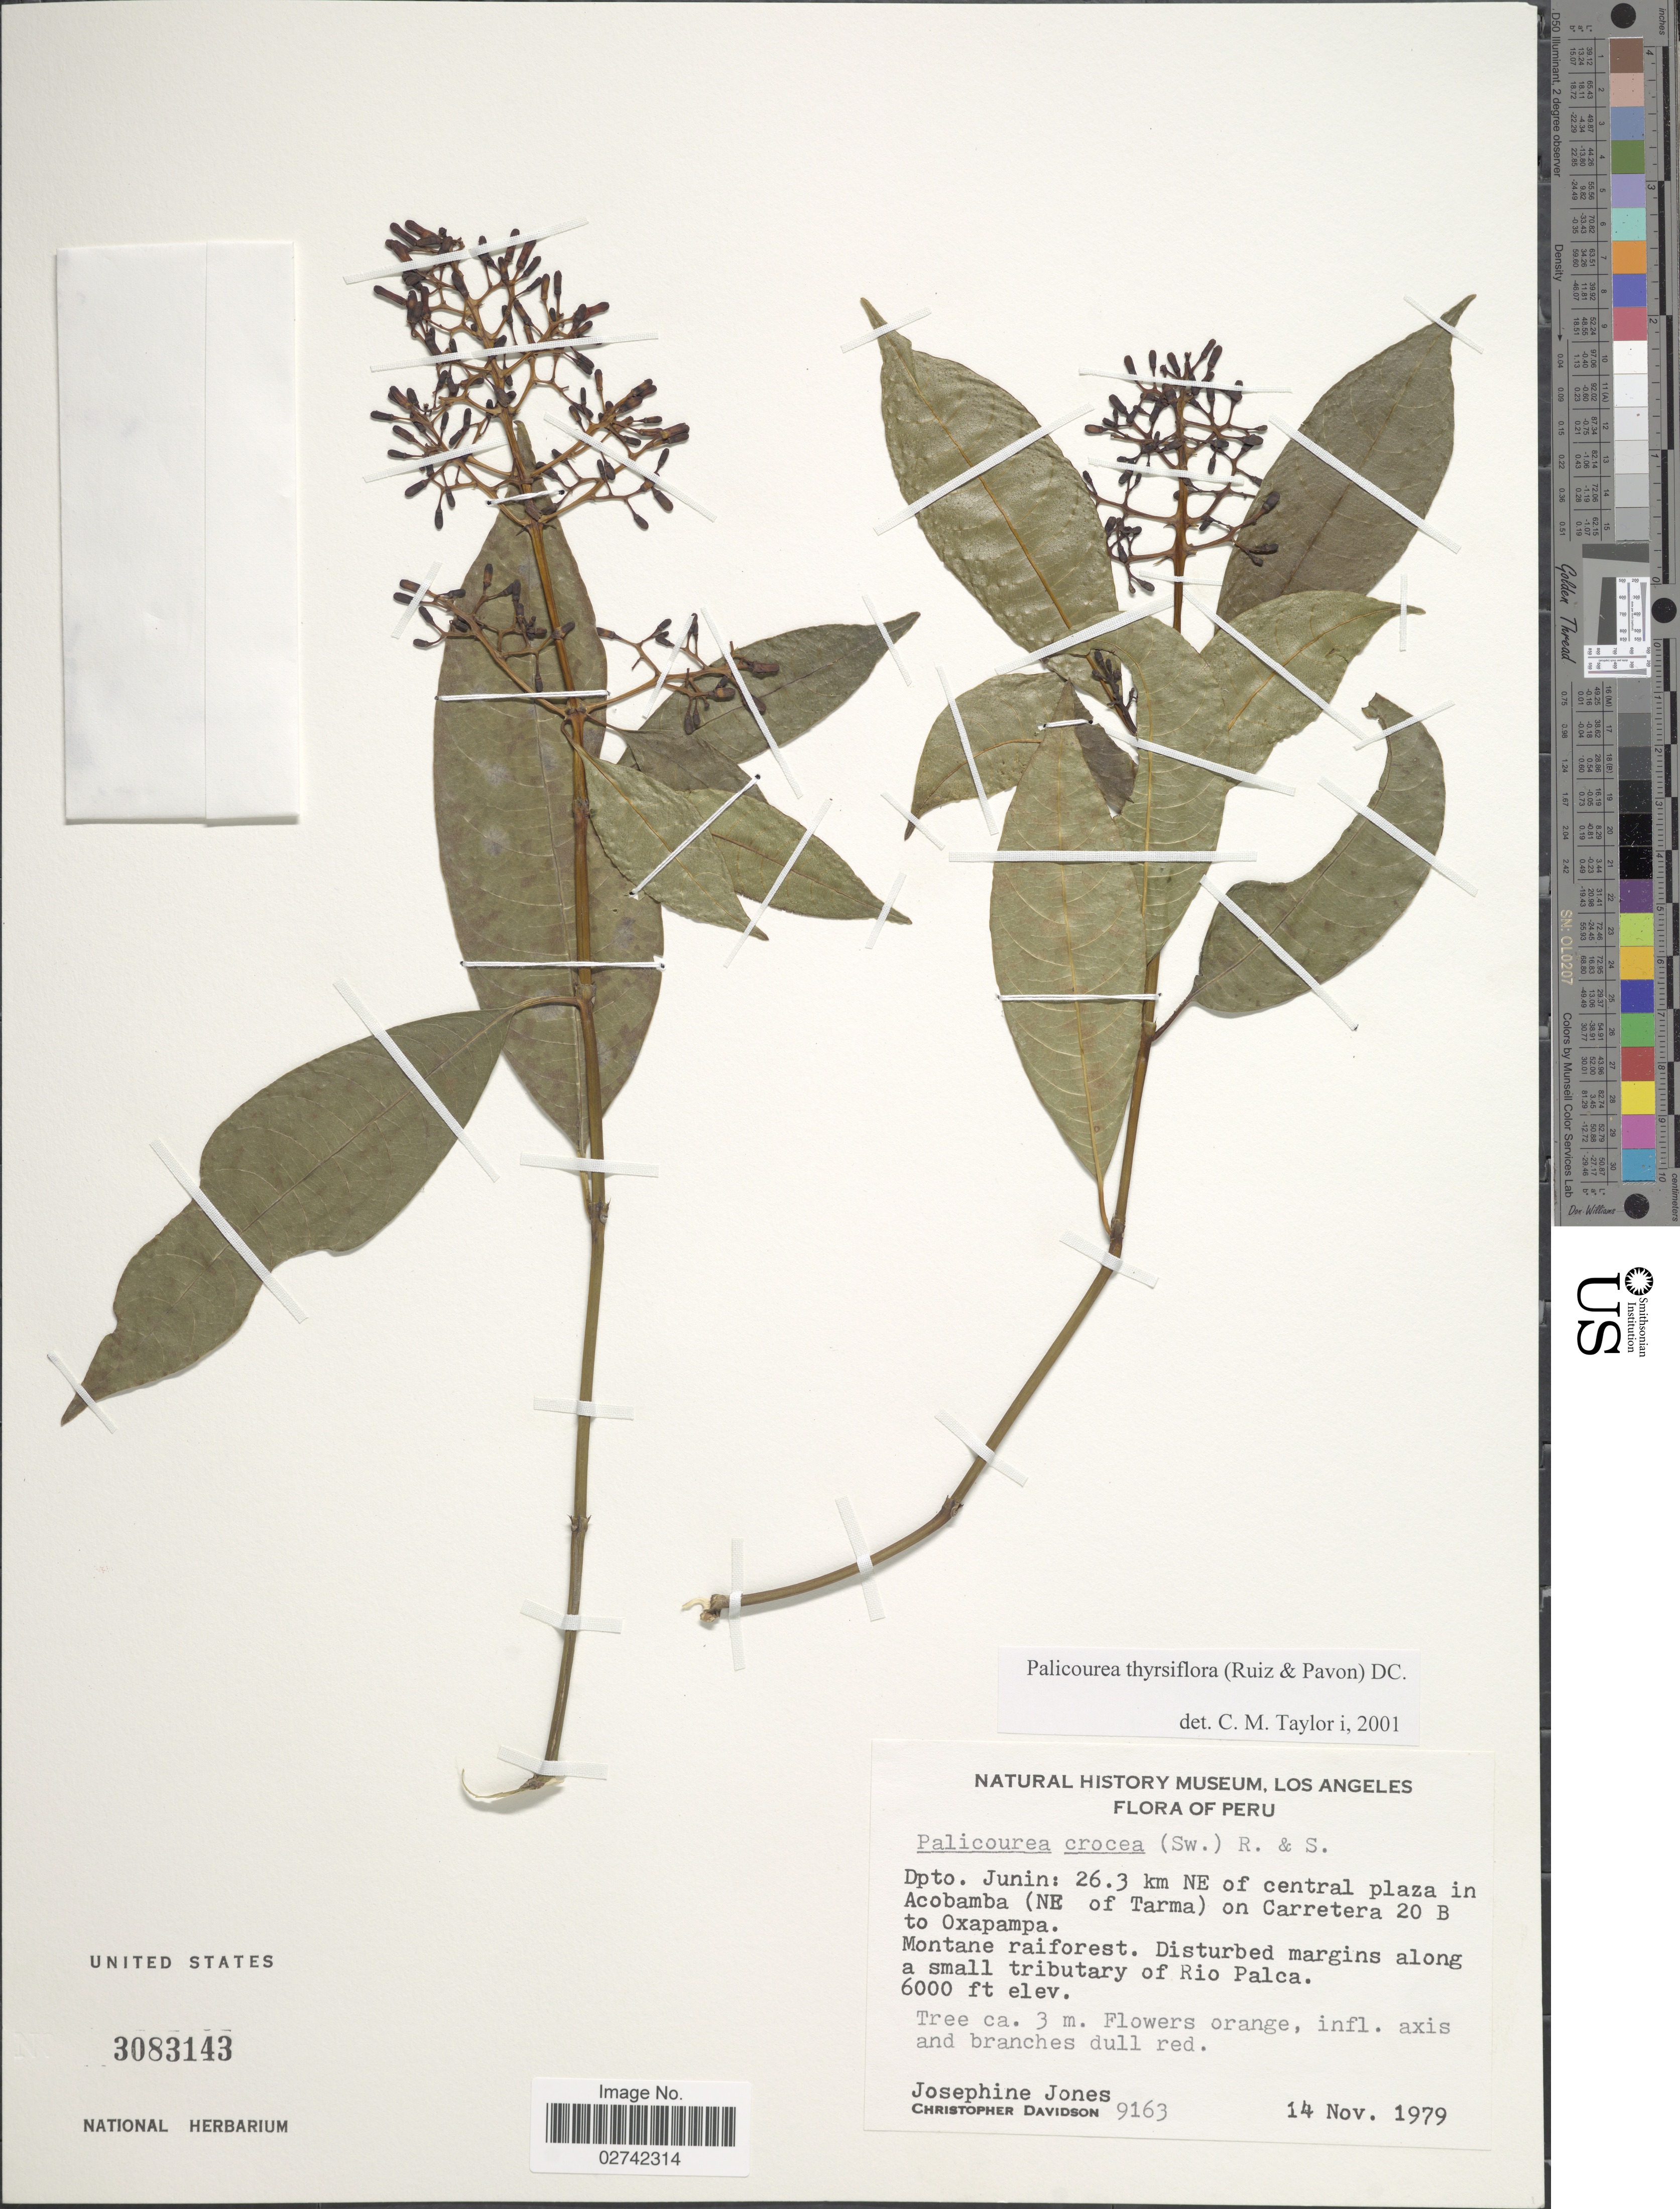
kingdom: Plantae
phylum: Tracheophyta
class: Magnoliopsida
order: Gentianales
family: Rubiaceae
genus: Palicourea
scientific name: Palicourea thyrsiflora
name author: (Ruiz & Pav.) DC.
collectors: J. Jones & C. Davidson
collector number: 9163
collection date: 1979-11-14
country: Peru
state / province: Junín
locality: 26.3 km NE of central plaza in Acobamba (NE of Tarma) on Carretera 20 B to Oxapampa, disturbed margins along a small tributary of Rio Palca.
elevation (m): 1829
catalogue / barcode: US 3083143